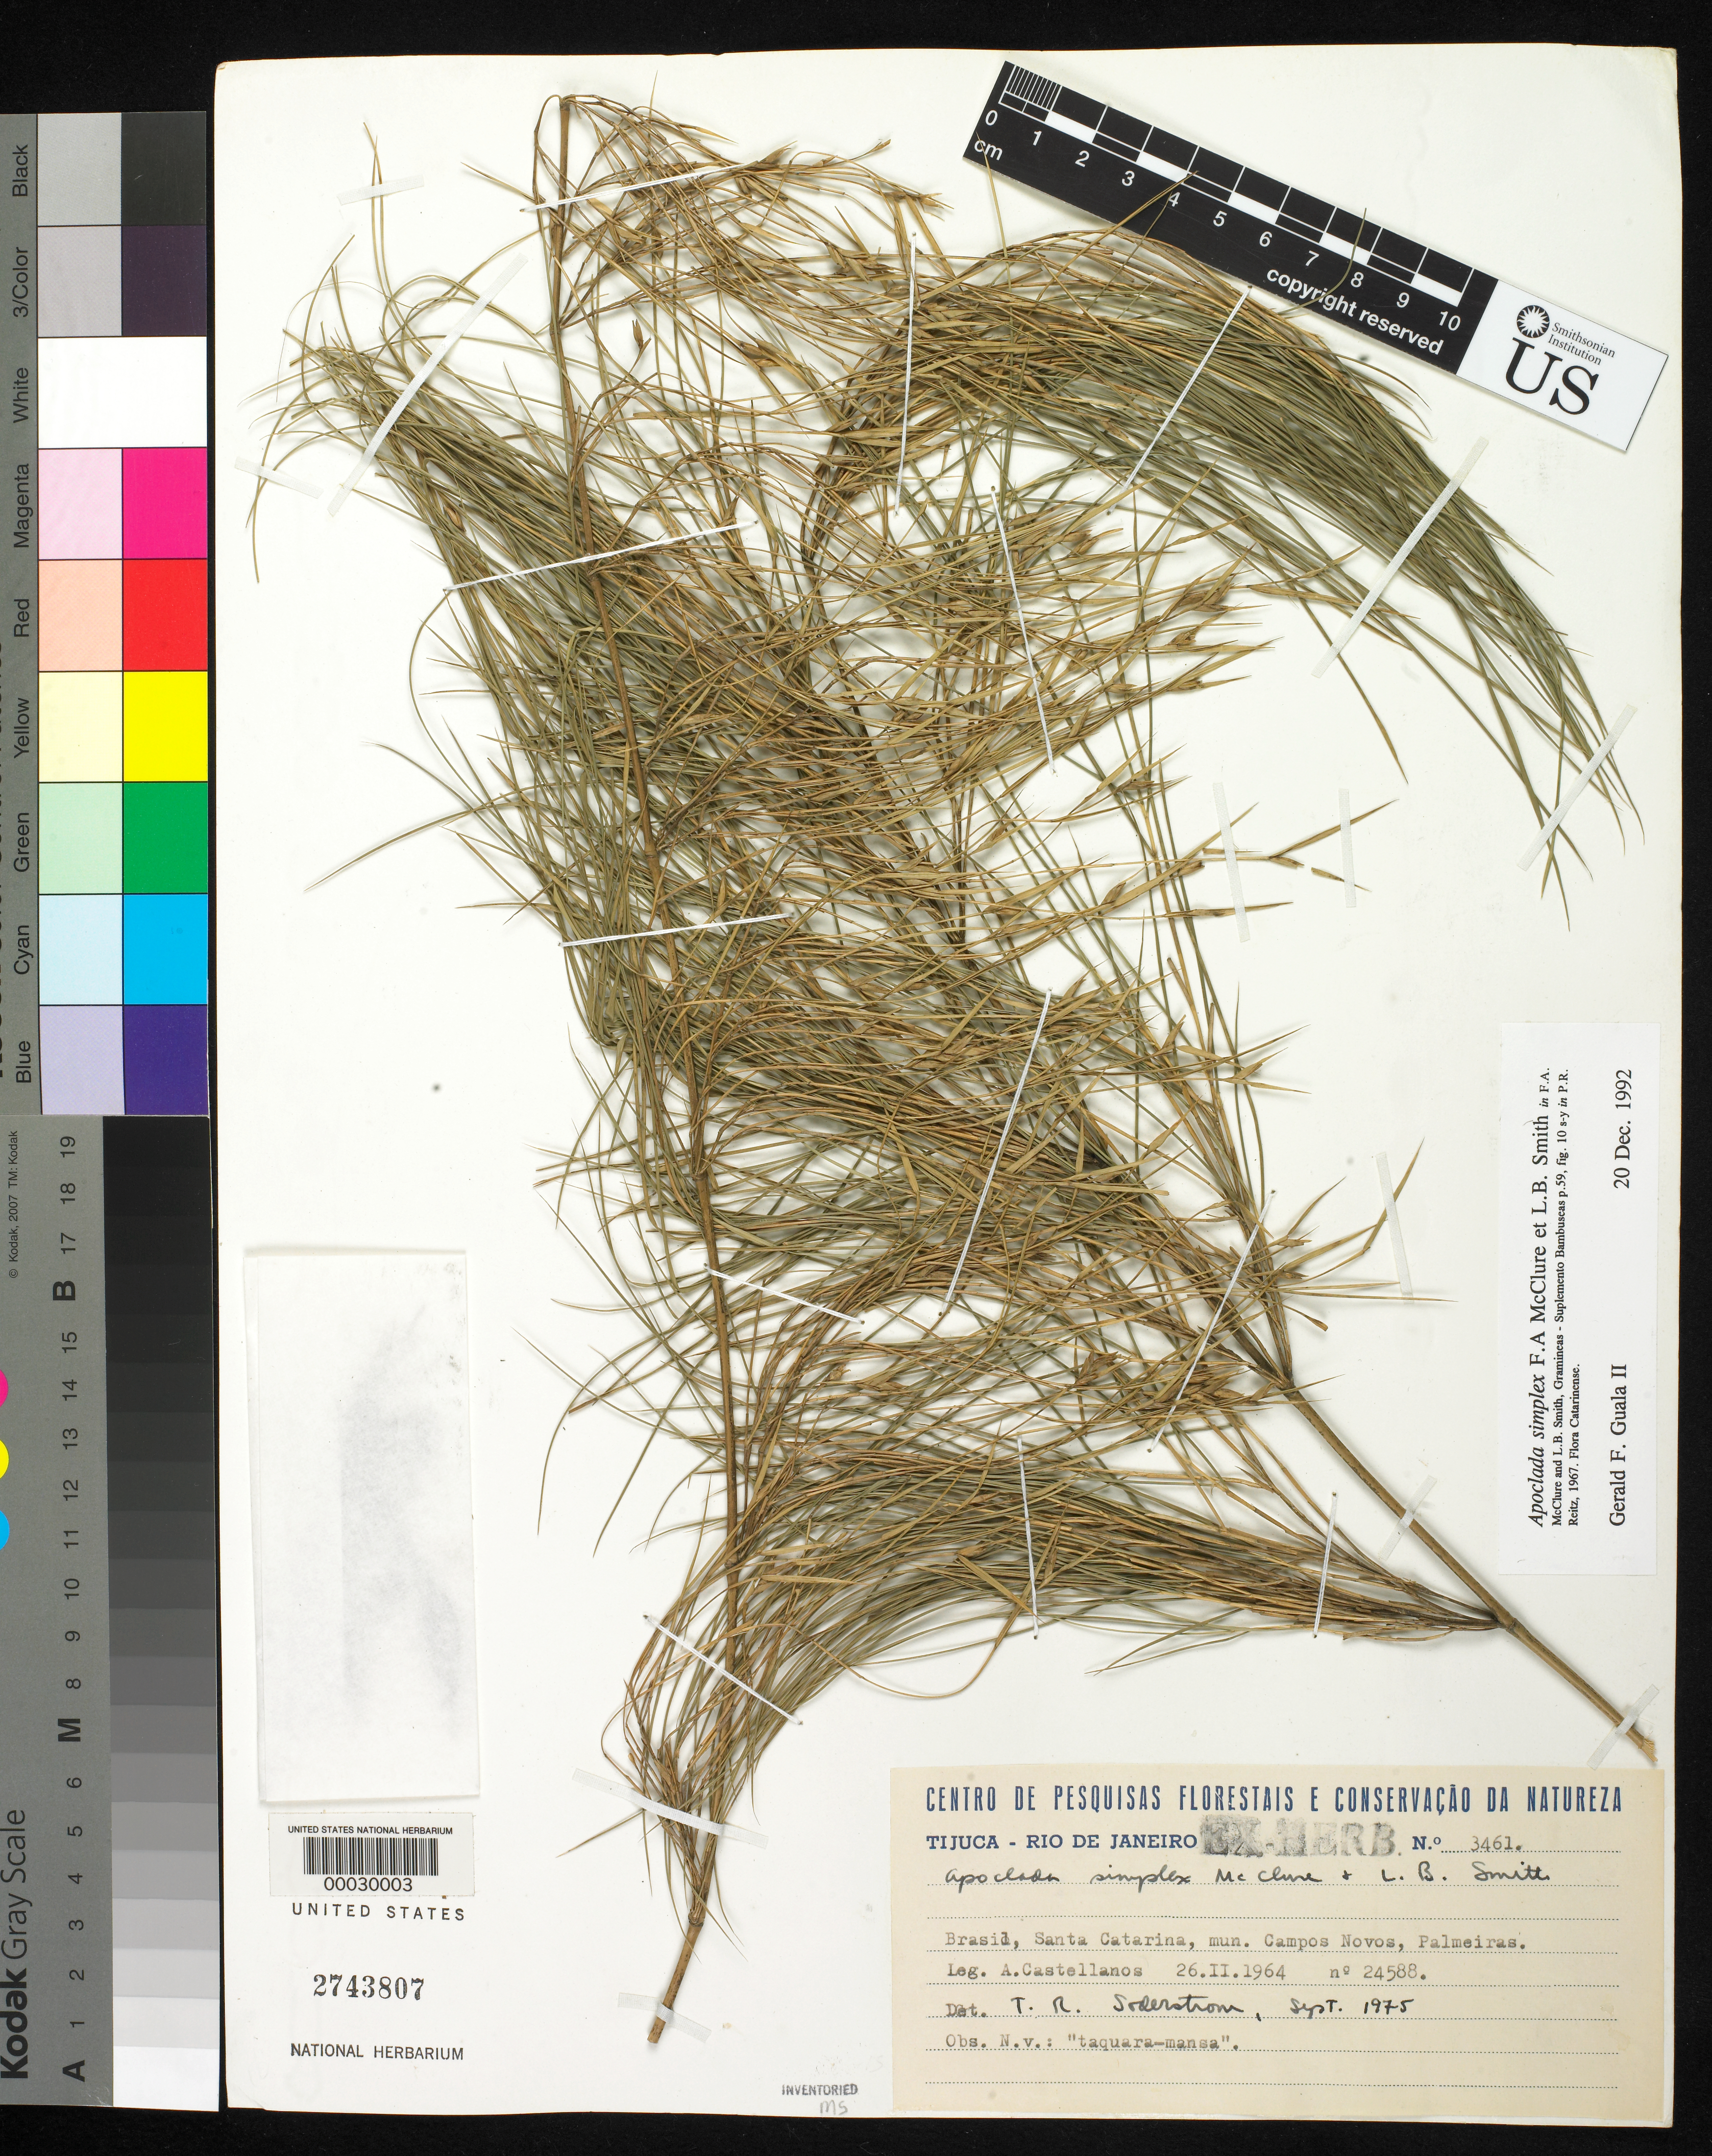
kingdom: Plantae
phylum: Tracheophyta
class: Liliopsida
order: Poales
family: Poaceae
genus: Apoclada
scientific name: Apoclada simplex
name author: McClure & L.B. Sm. in Reitz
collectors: A. Castellanos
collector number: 24588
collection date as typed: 26 Feb 1964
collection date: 1964-02-26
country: Brazil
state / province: Santa Catarina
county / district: Campos Novos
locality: Palmeiras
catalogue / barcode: US 2743807